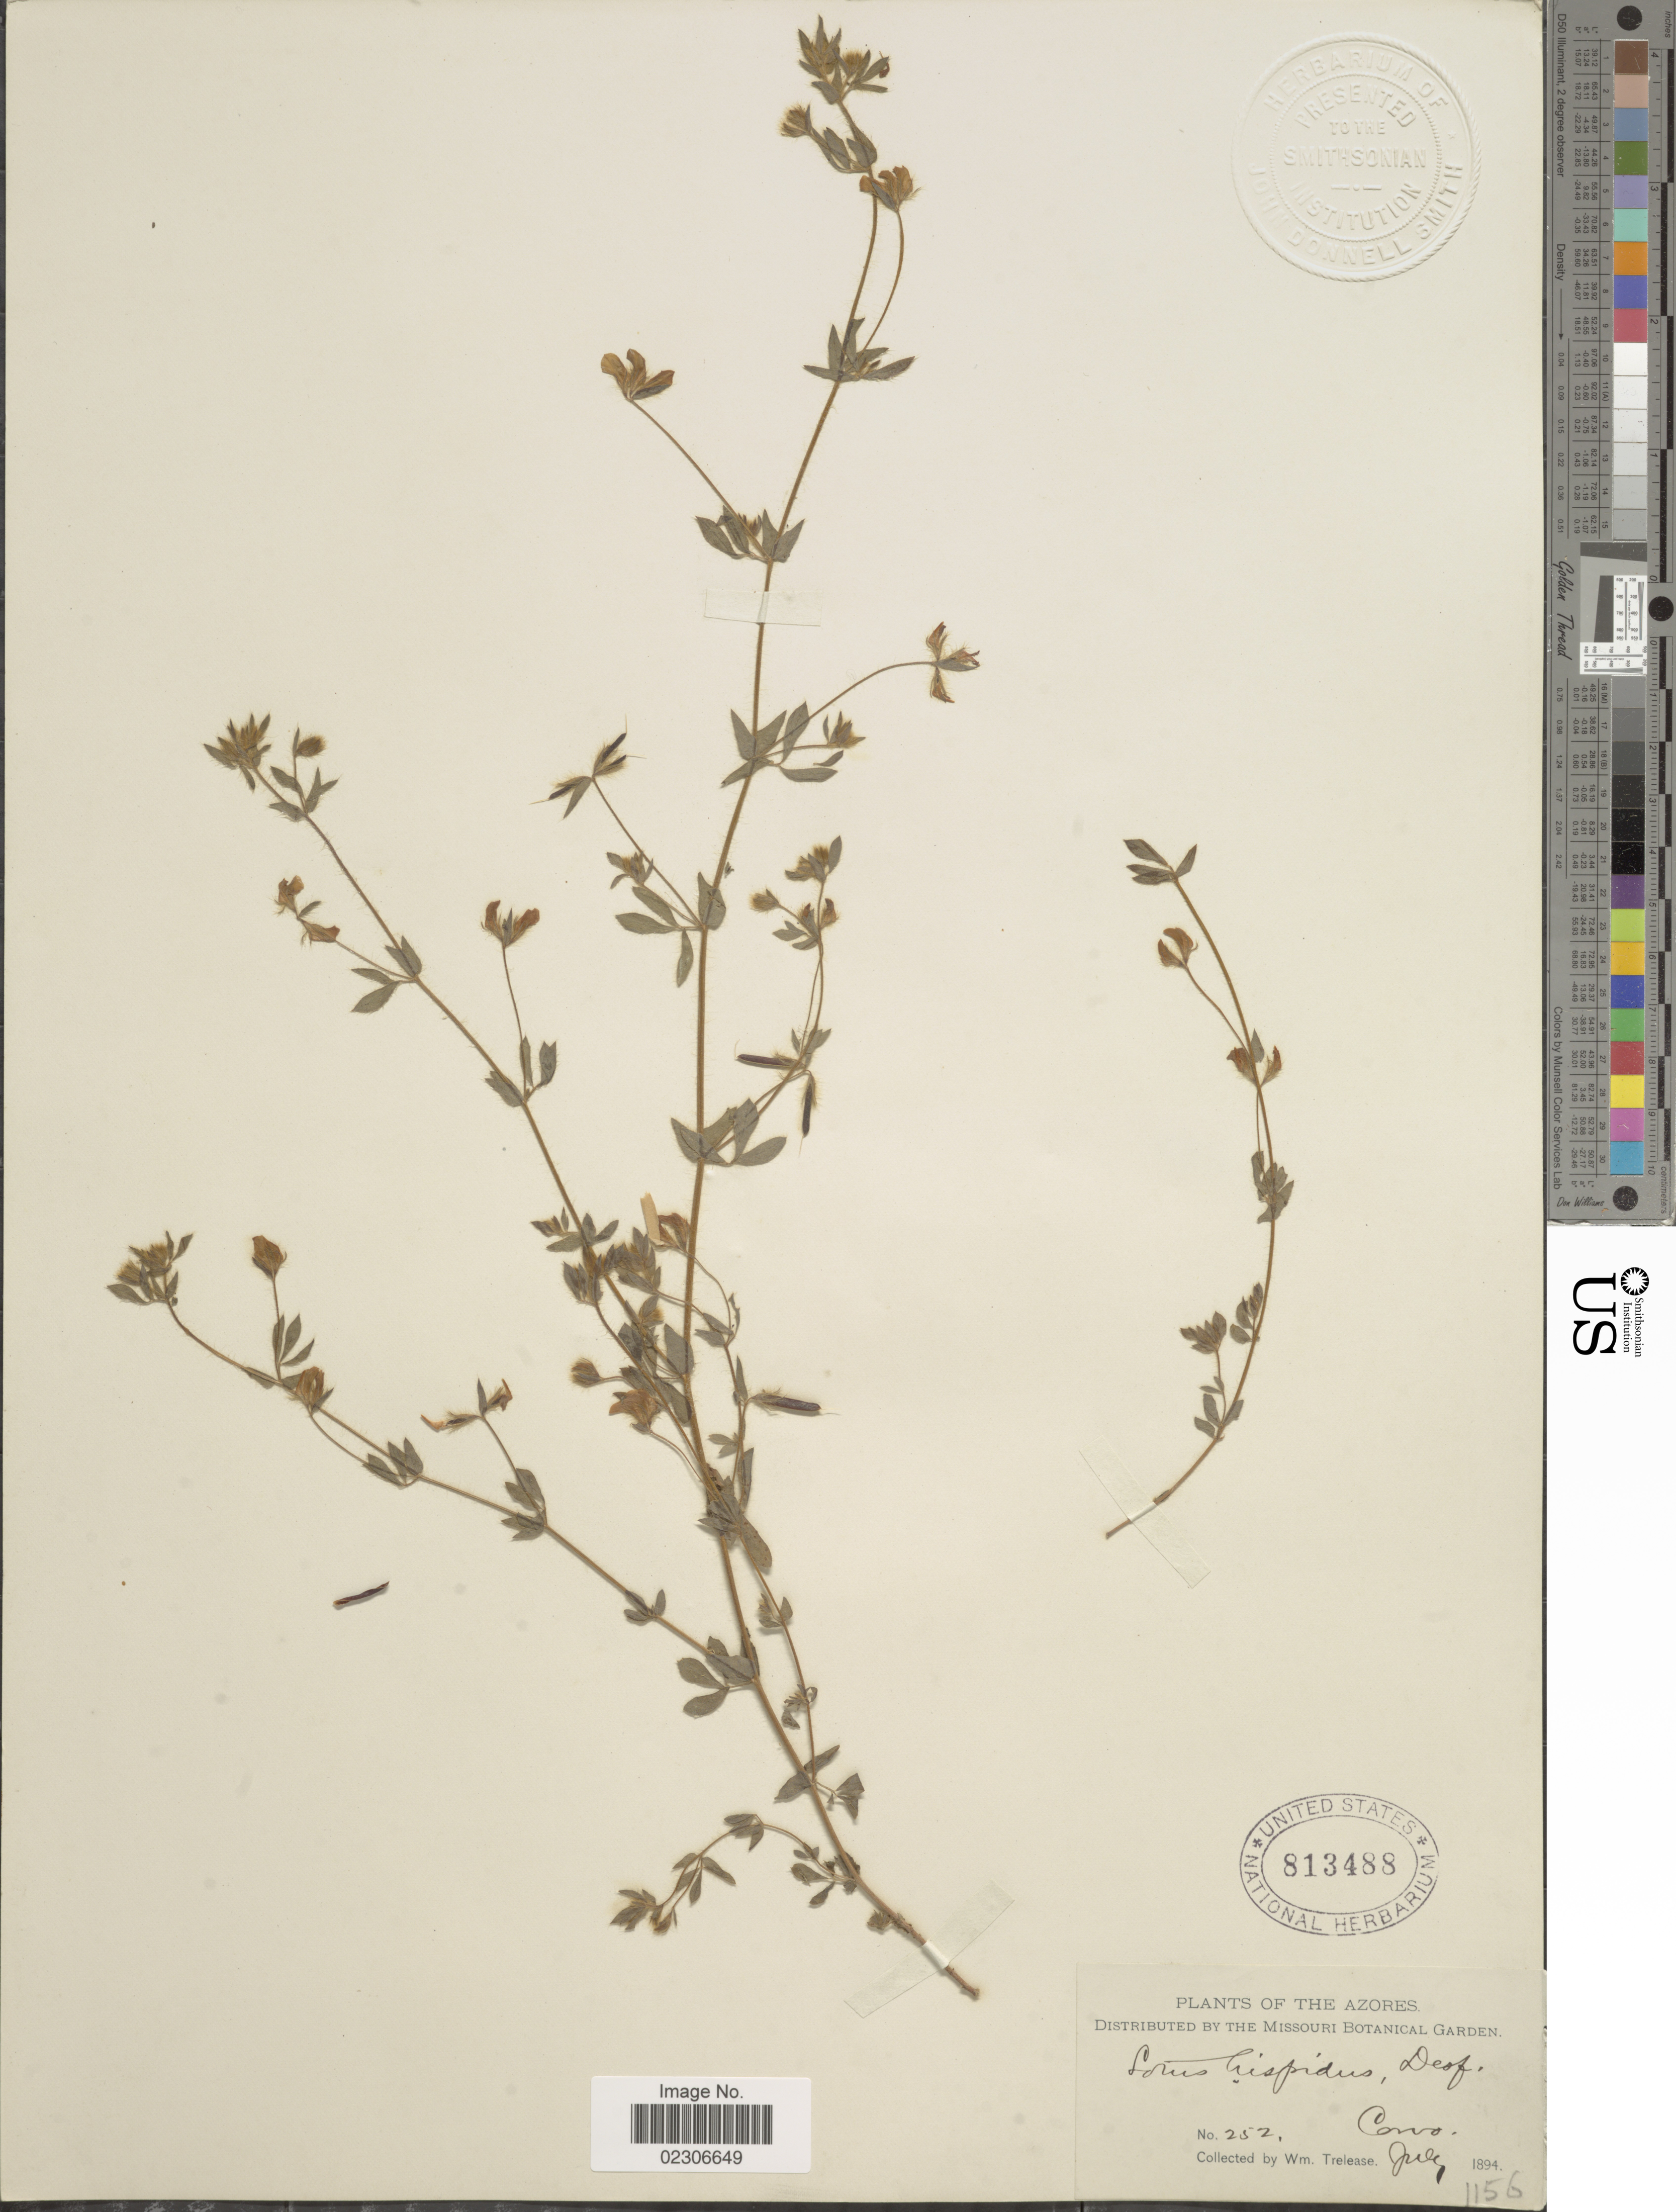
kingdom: Plantae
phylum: Tracheophyta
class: Magnoliopsida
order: Fabales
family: Fabaceae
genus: Lotus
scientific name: Lotus hispidus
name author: DC.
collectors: W. Trelease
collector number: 252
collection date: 1894-07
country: Portugal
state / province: Azores (Aut. Reg.)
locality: Cono [interpreted]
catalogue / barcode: US 813488